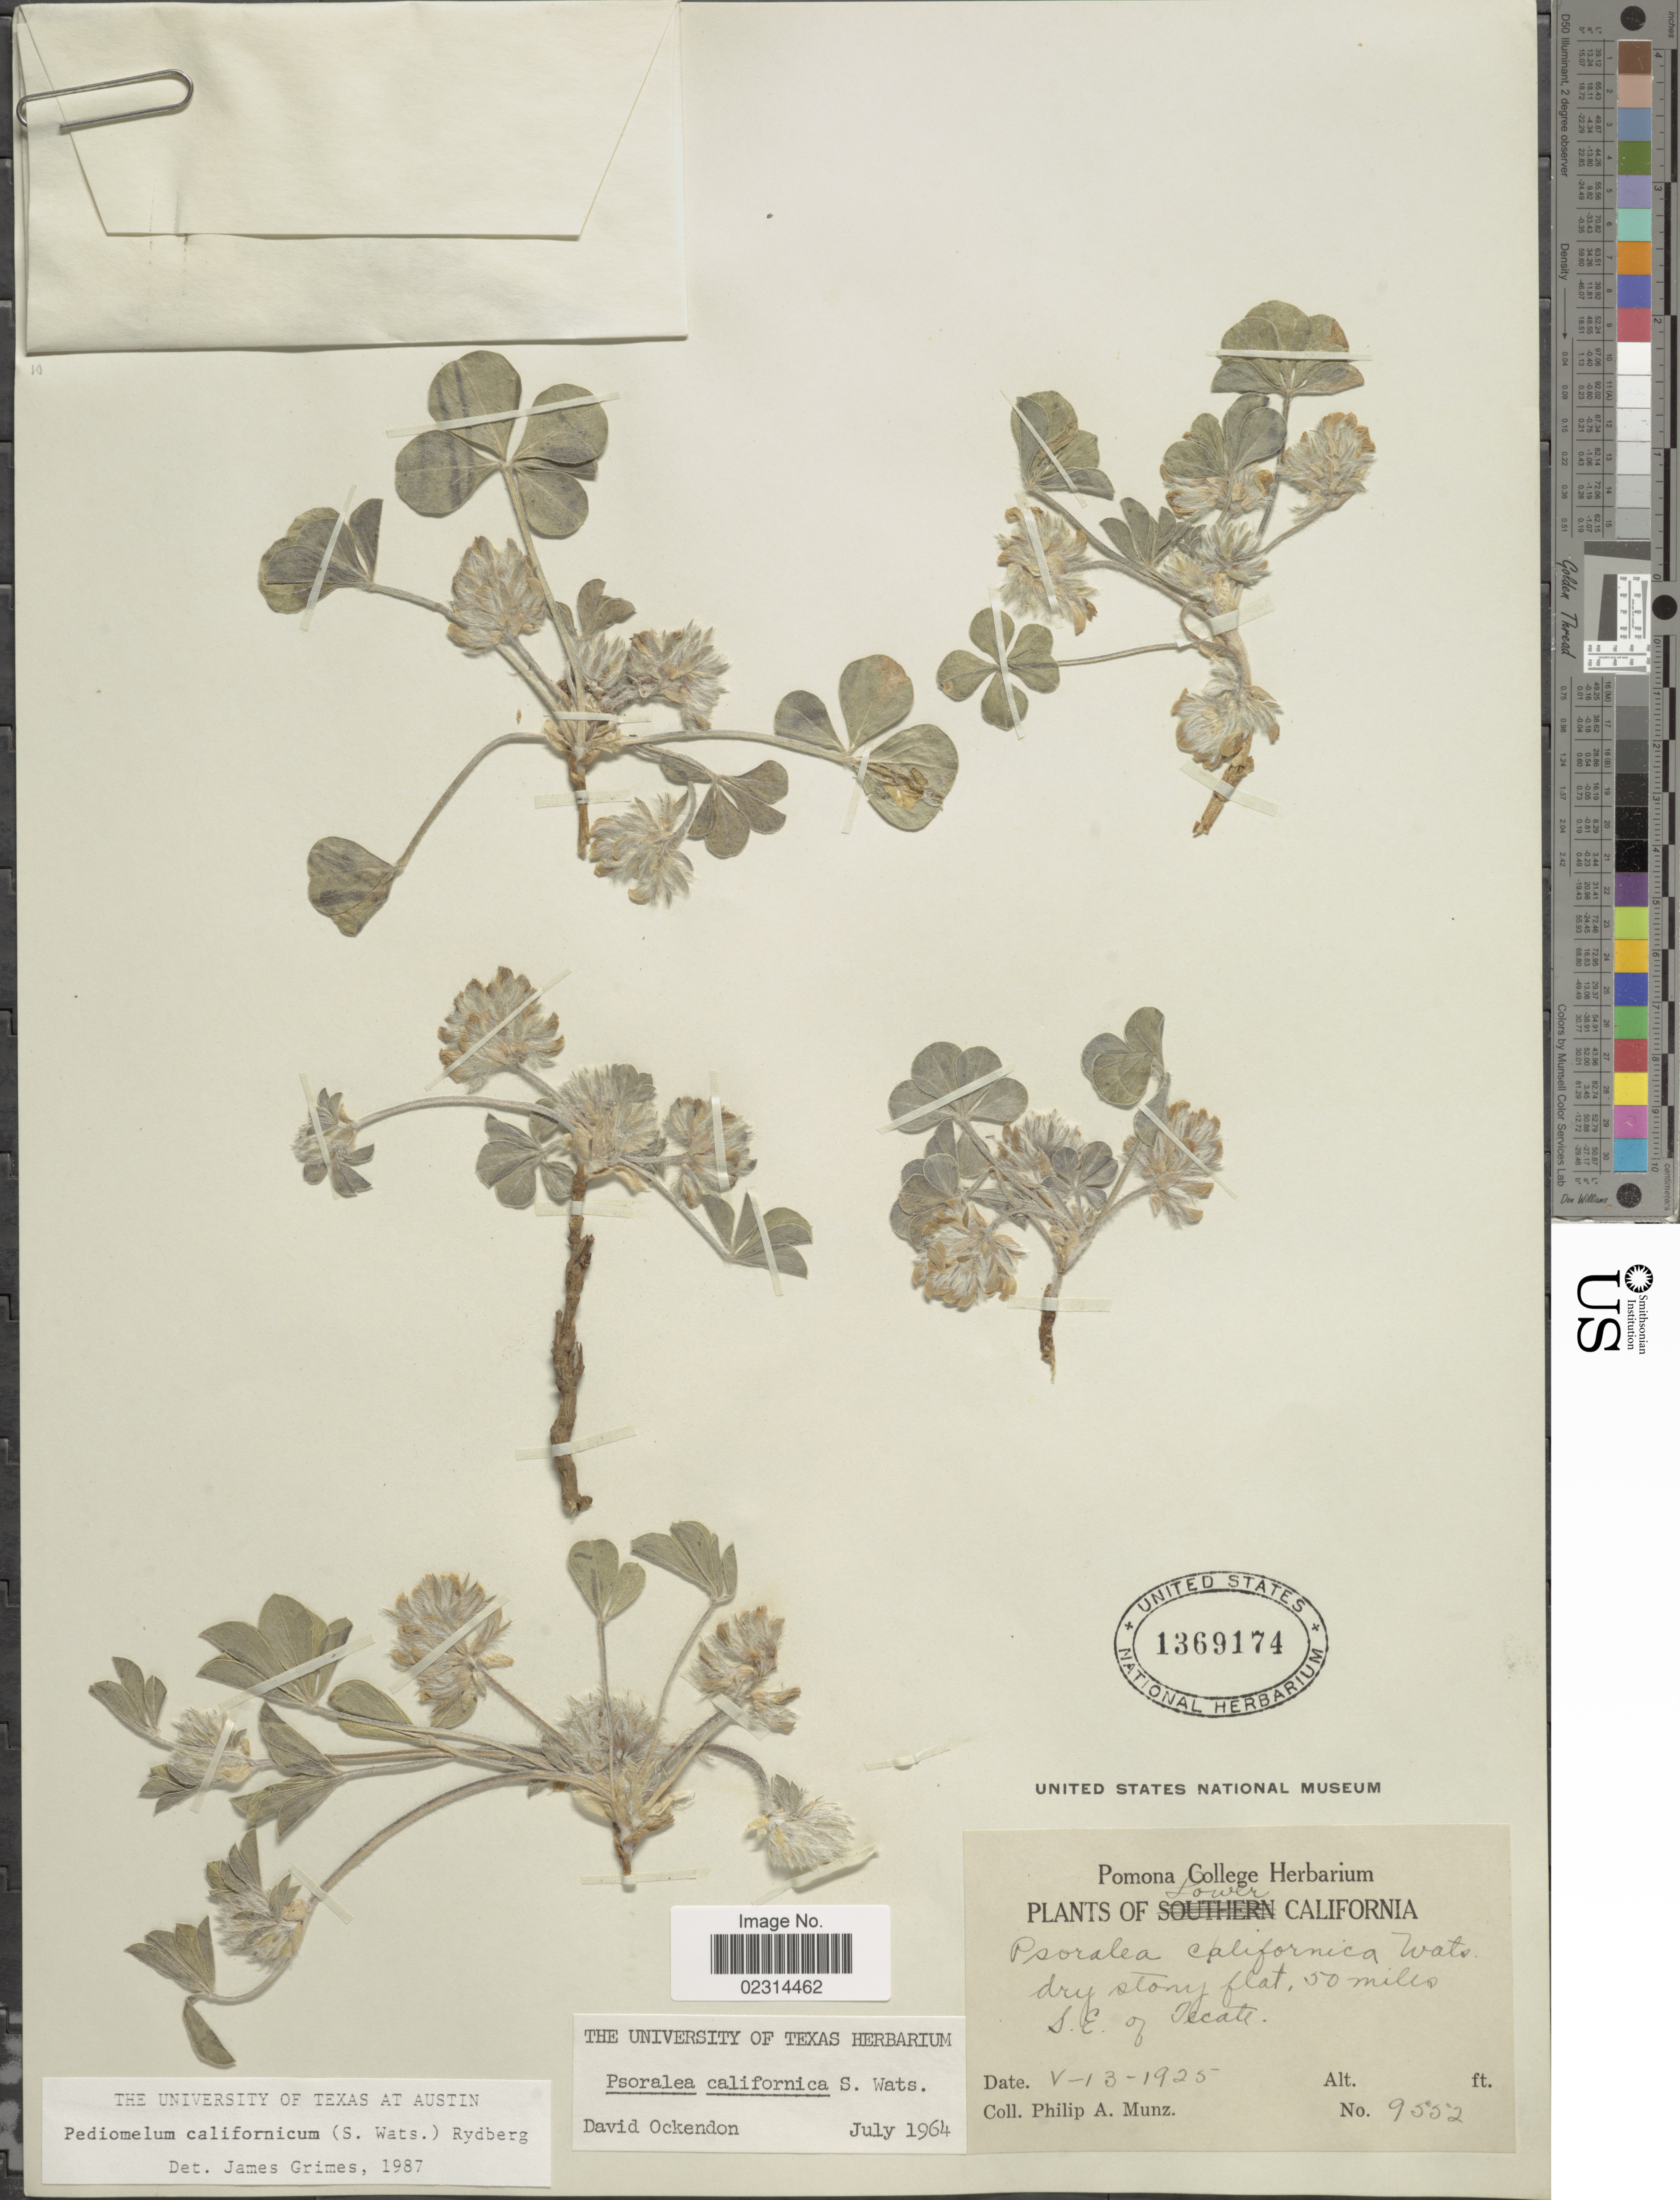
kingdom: Plantae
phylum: Tracheophyta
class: Magnoliopsida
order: Fabales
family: Fabaceae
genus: Pediomelum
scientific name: Pediomelum californicum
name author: (S. Watson) Rydb.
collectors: P. A. Munz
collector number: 9552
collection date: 1925-05-13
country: United States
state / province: California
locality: Lower California. 50 miles S. E. of Tecate.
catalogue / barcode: US 1369174